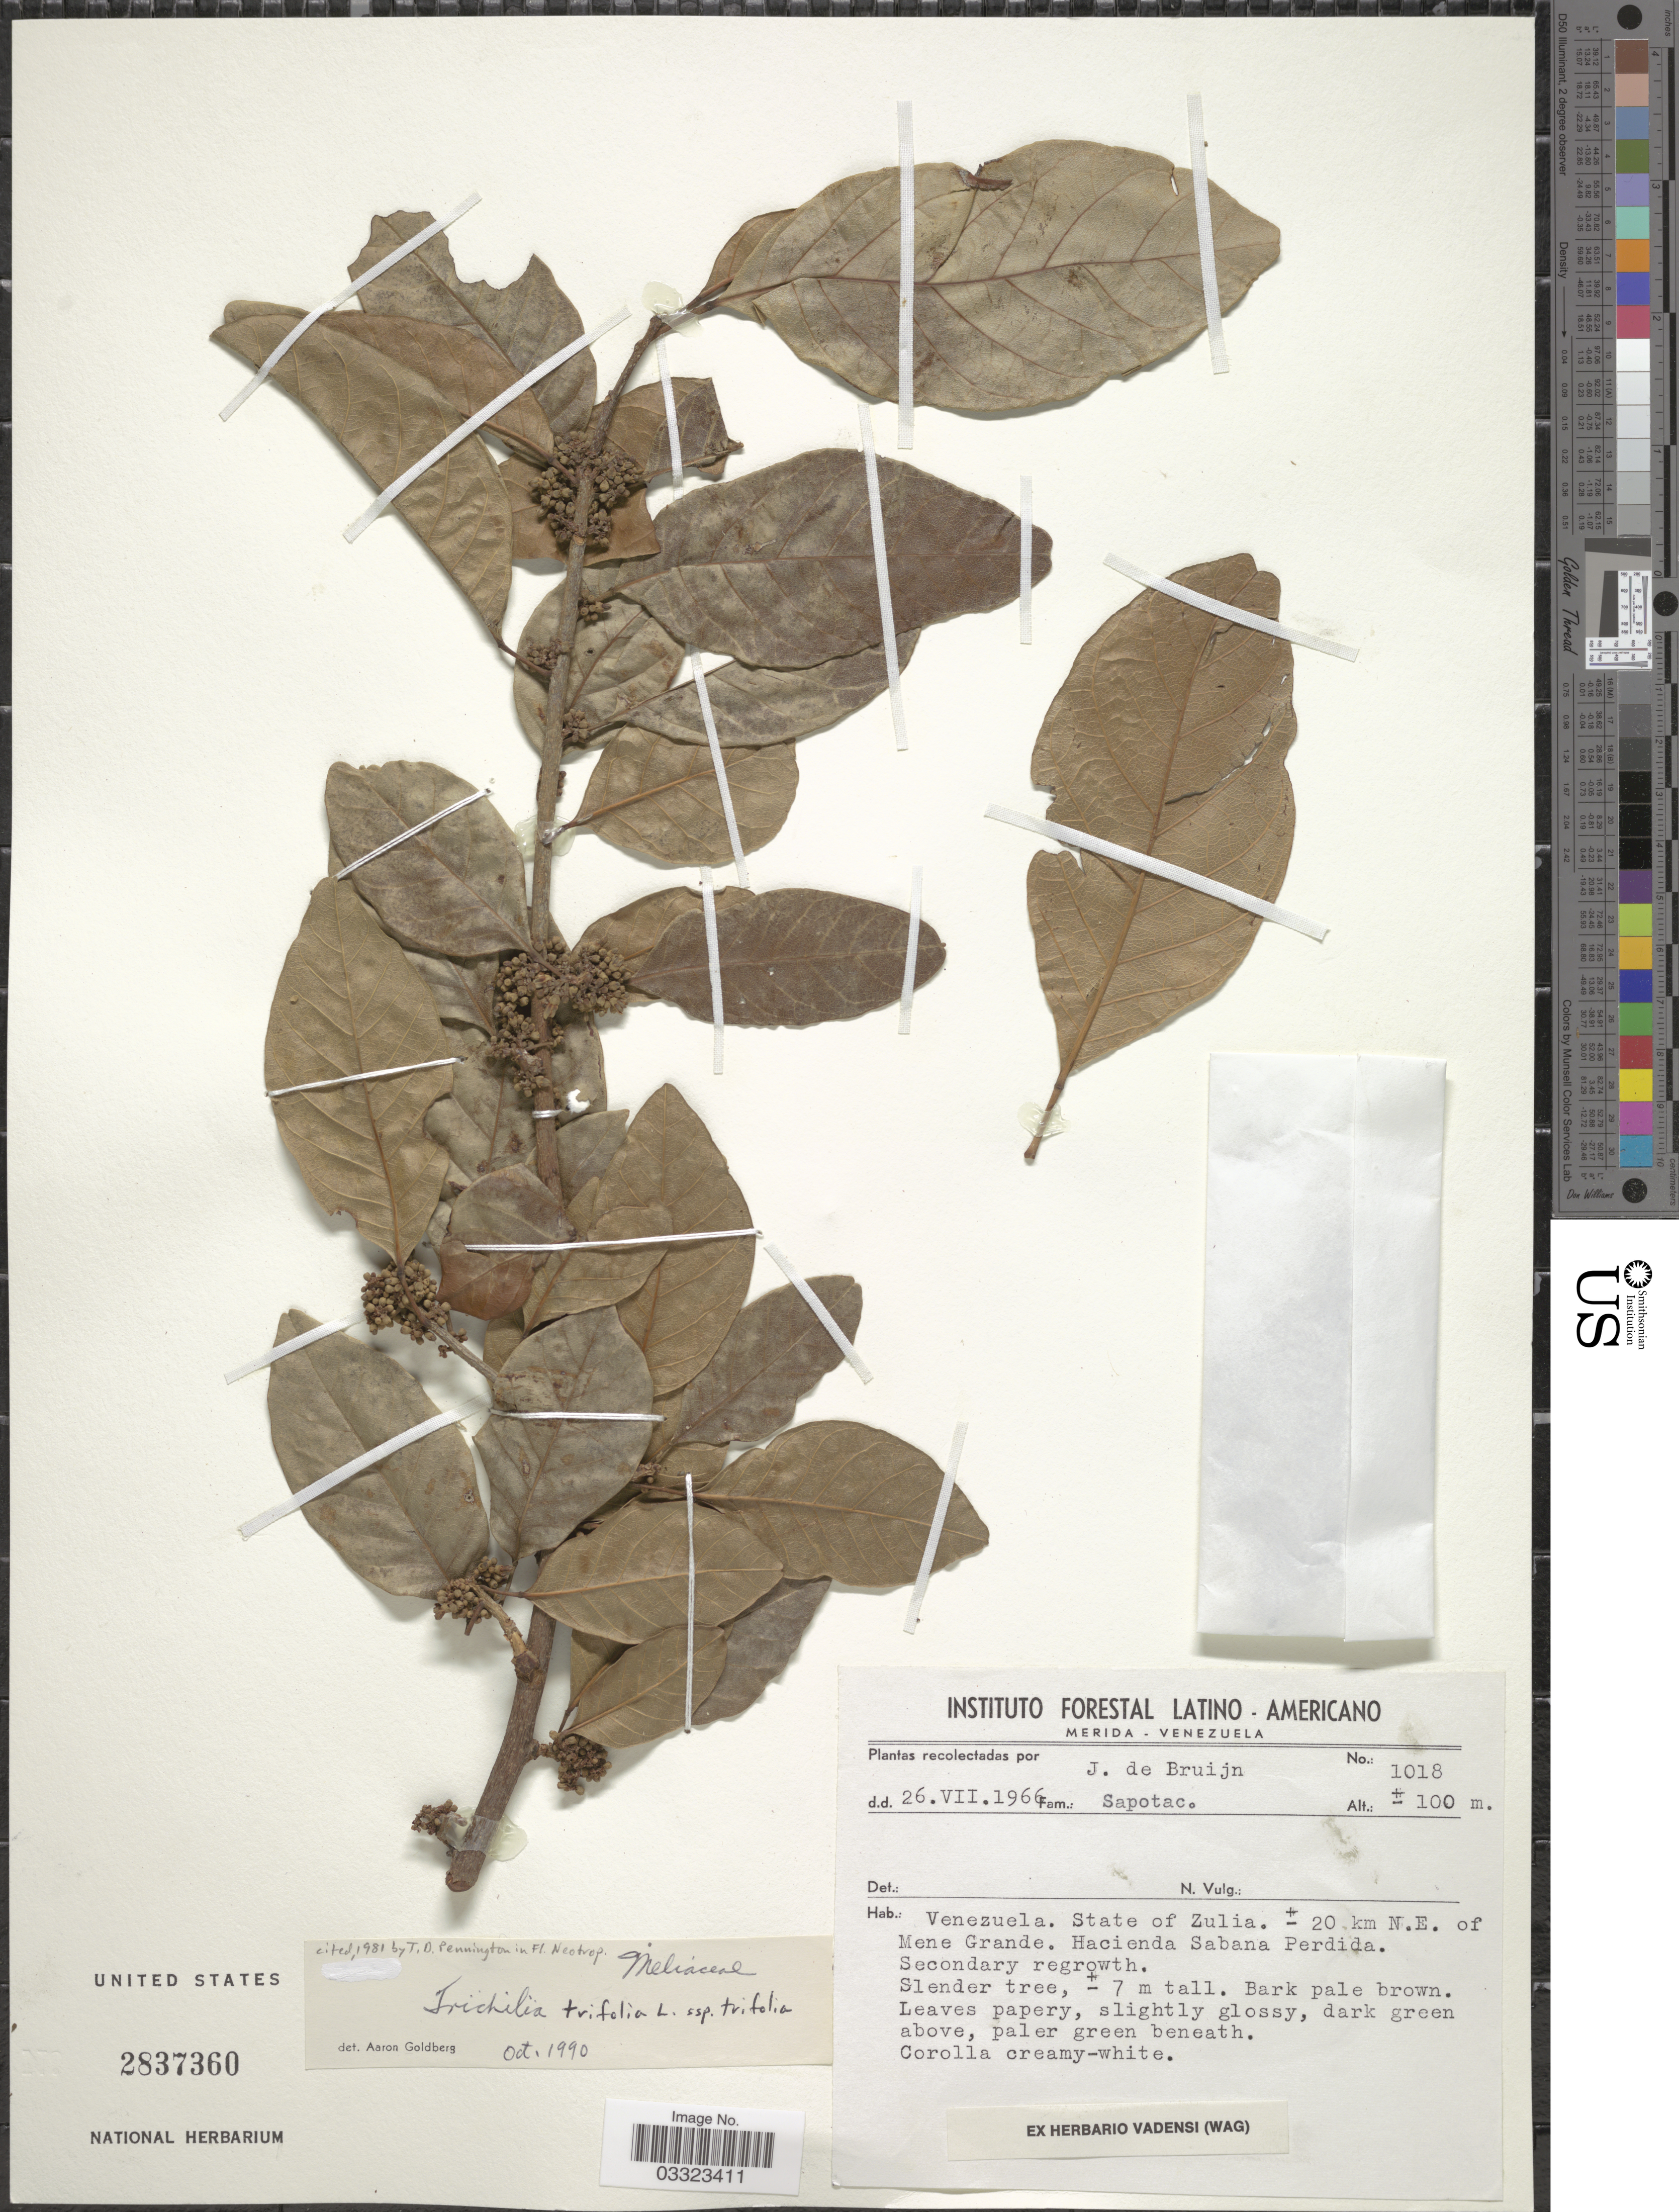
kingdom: Plantae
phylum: Tracheophyta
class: Magnoliopsida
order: Sapindales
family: Meliaceae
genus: Trichilia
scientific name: Trichilia trifolia subsp. trifolia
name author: L.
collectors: J. Bruijn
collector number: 1018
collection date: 1966-07-26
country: Venezuela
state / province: Zulia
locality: ± 20 km N.E. of Mene Grande. Hacienda Sabana Perdida.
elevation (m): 100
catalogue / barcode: US 2837360